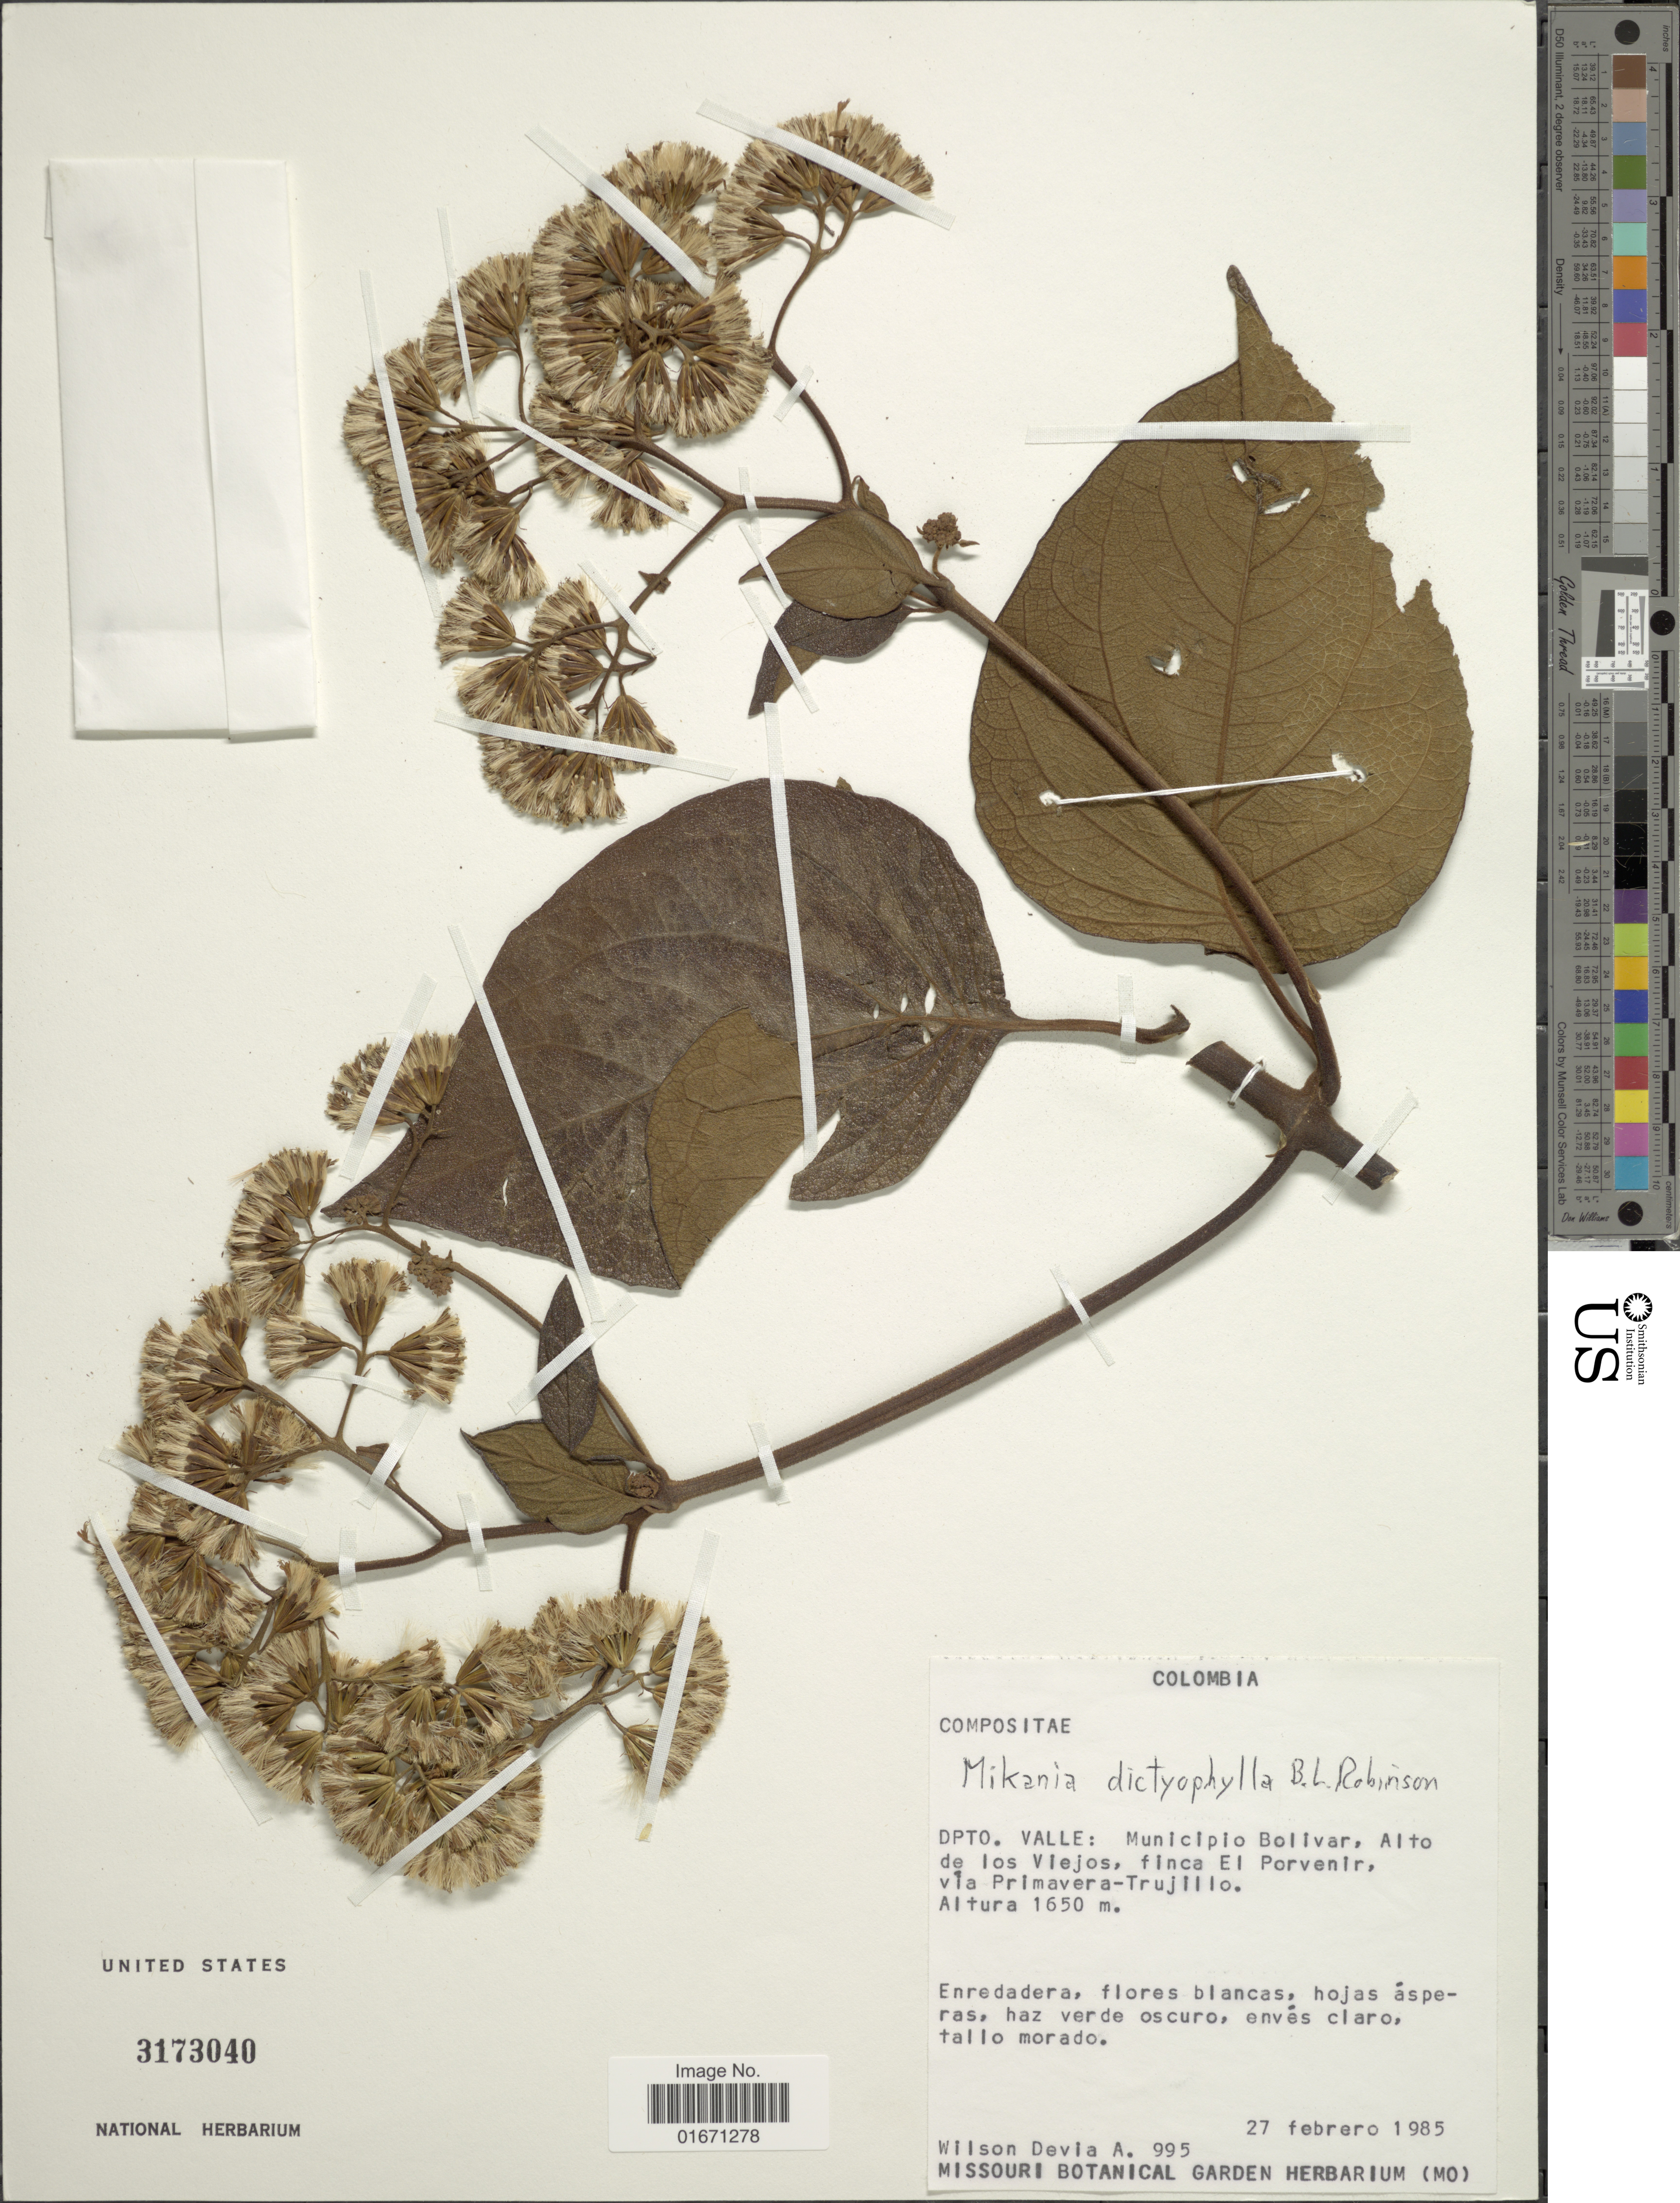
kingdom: Plantae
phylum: Tracheophyta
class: Magnoliopsida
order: Asterales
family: Asteraceae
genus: Mikania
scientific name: Mikania dictyophylla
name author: B.L. Rob.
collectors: W. Devia A.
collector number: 995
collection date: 1985-02-27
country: Colombia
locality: Dpto. Valle, Municipio Bolivar, Alto de los Viejos, finca El Porvenir, via Primavera-Trujillo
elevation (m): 1650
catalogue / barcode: US 3173040